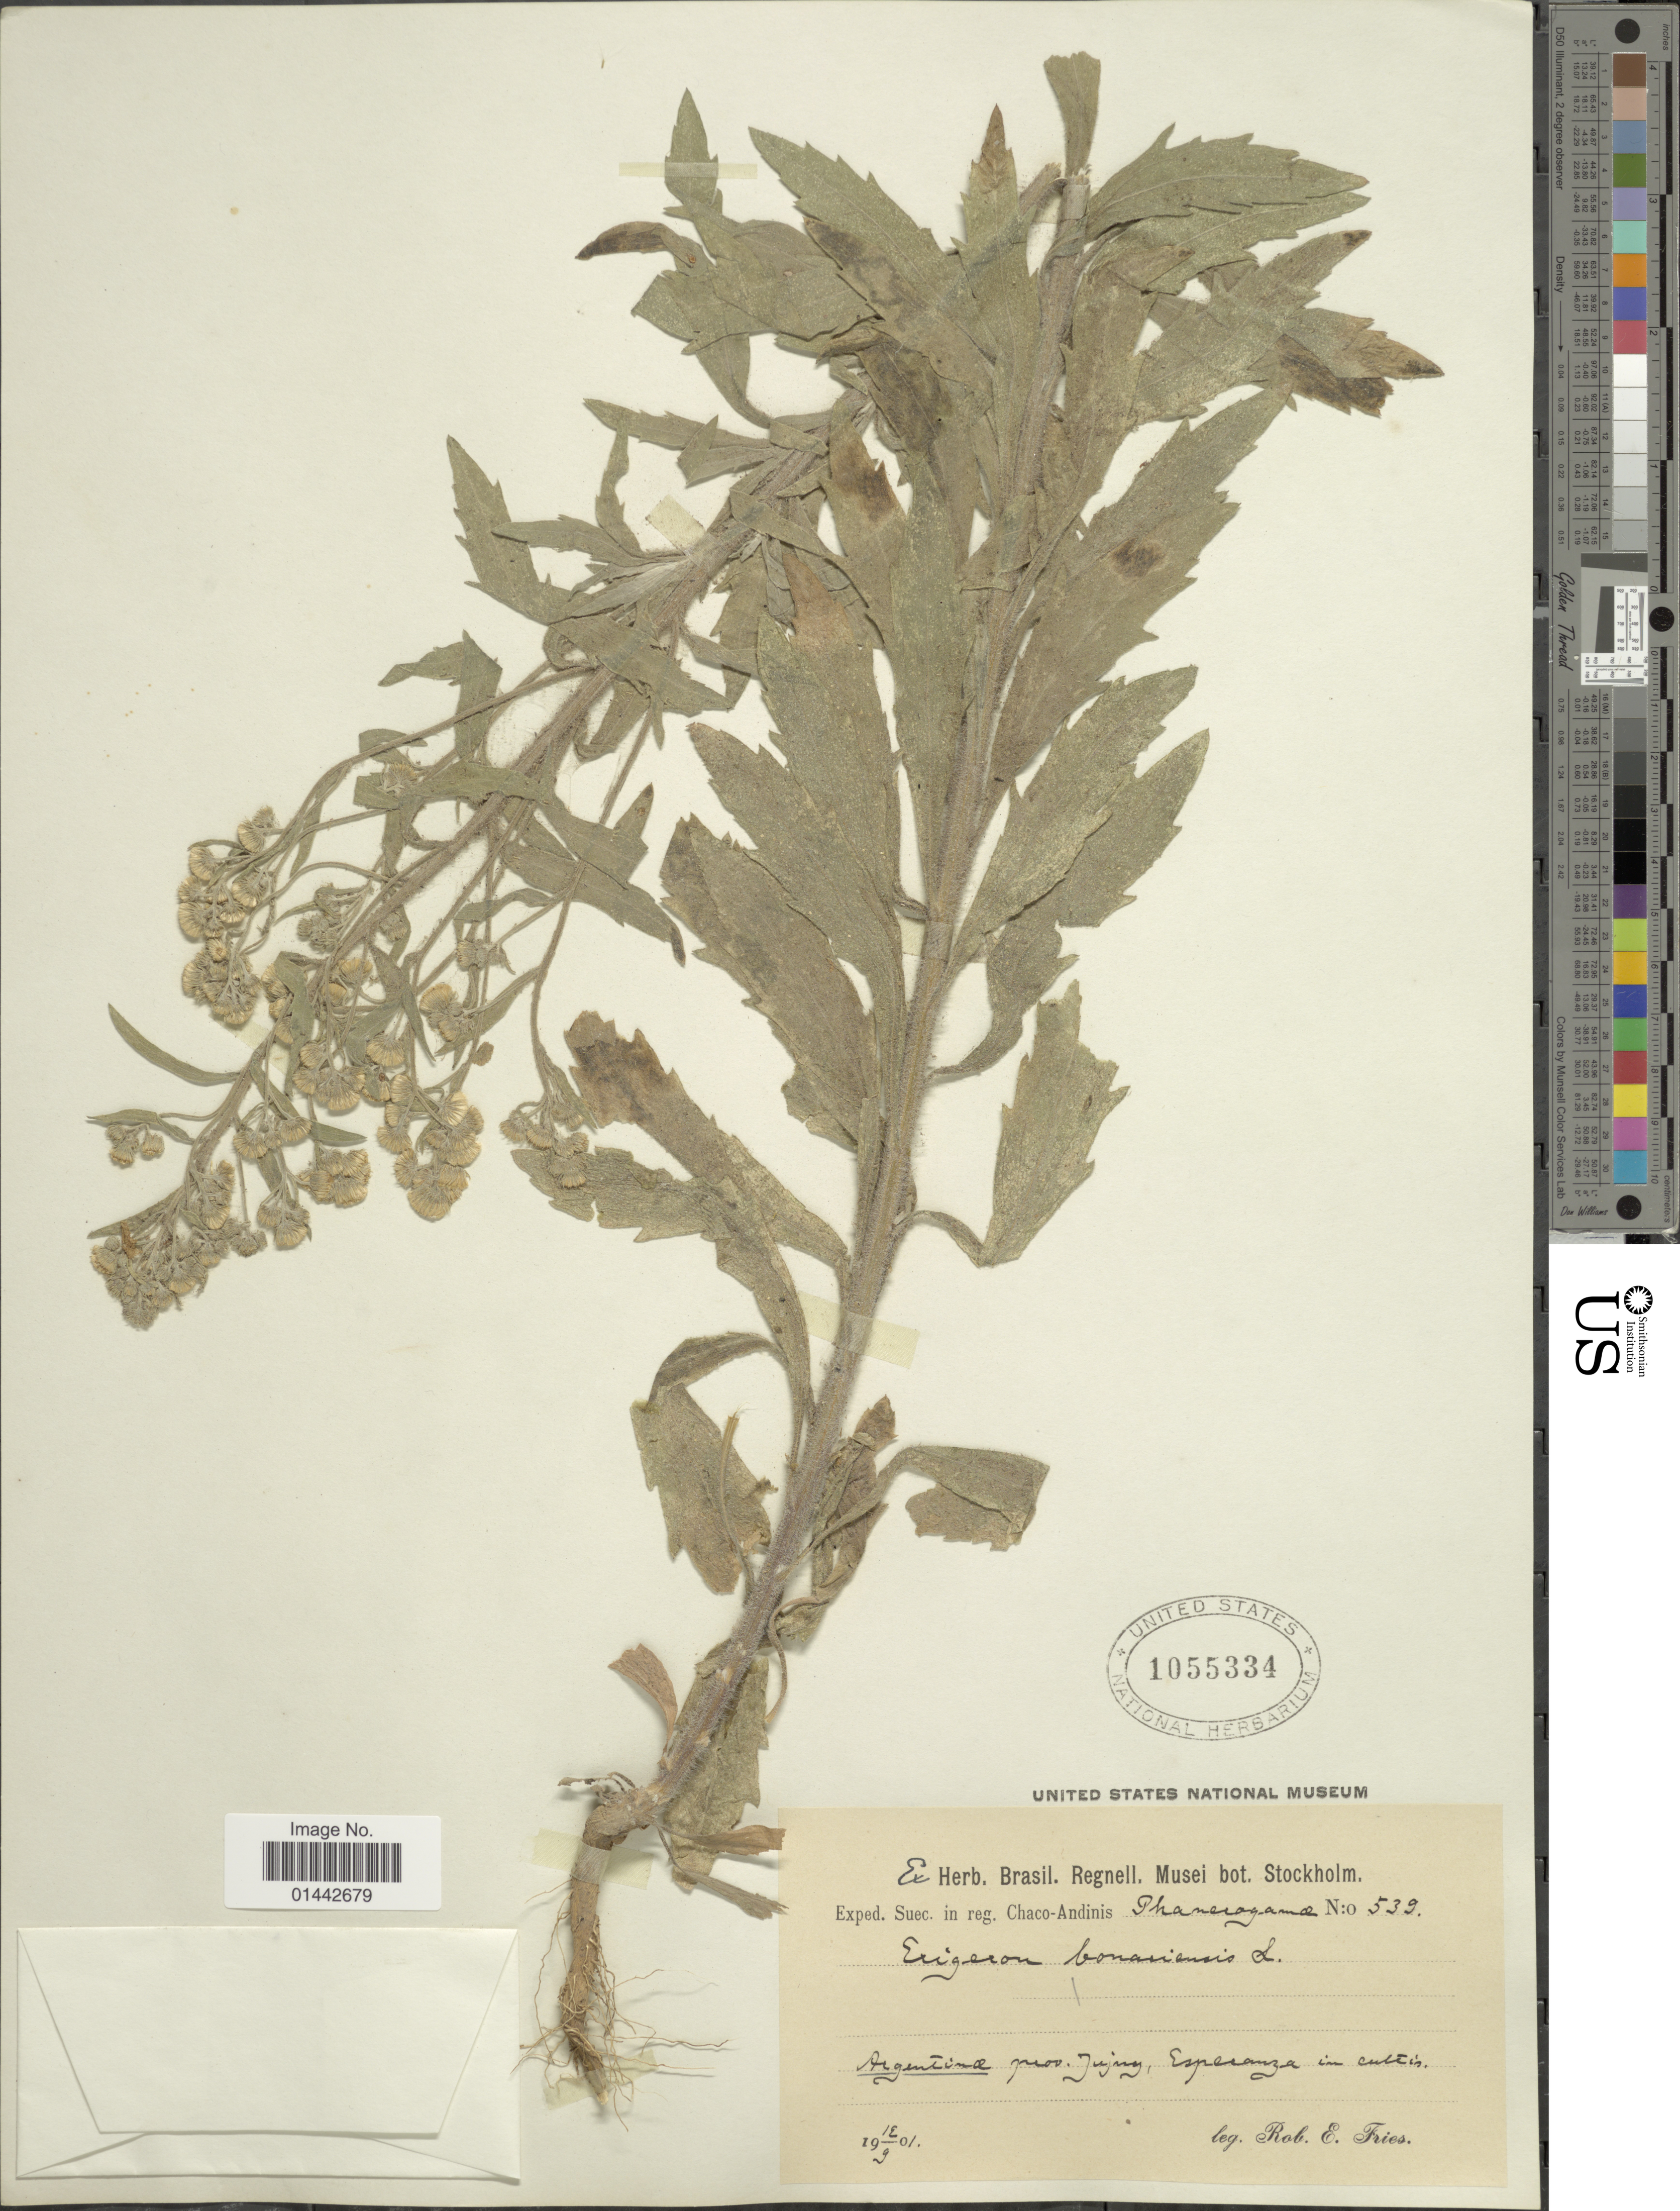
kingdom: Plantae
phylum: Tracheophyta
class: Magnoliopsida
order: Asterales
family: Asteraceae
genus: Erigeron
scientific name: Erigeron bonariensis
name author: L.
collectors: R. E. Fries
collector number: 539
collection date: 1901-09-13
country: Argentina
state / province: Jujuy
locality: In reg. Chaco-Andinis, Esperanza in cultis.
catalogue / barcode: US 1055334